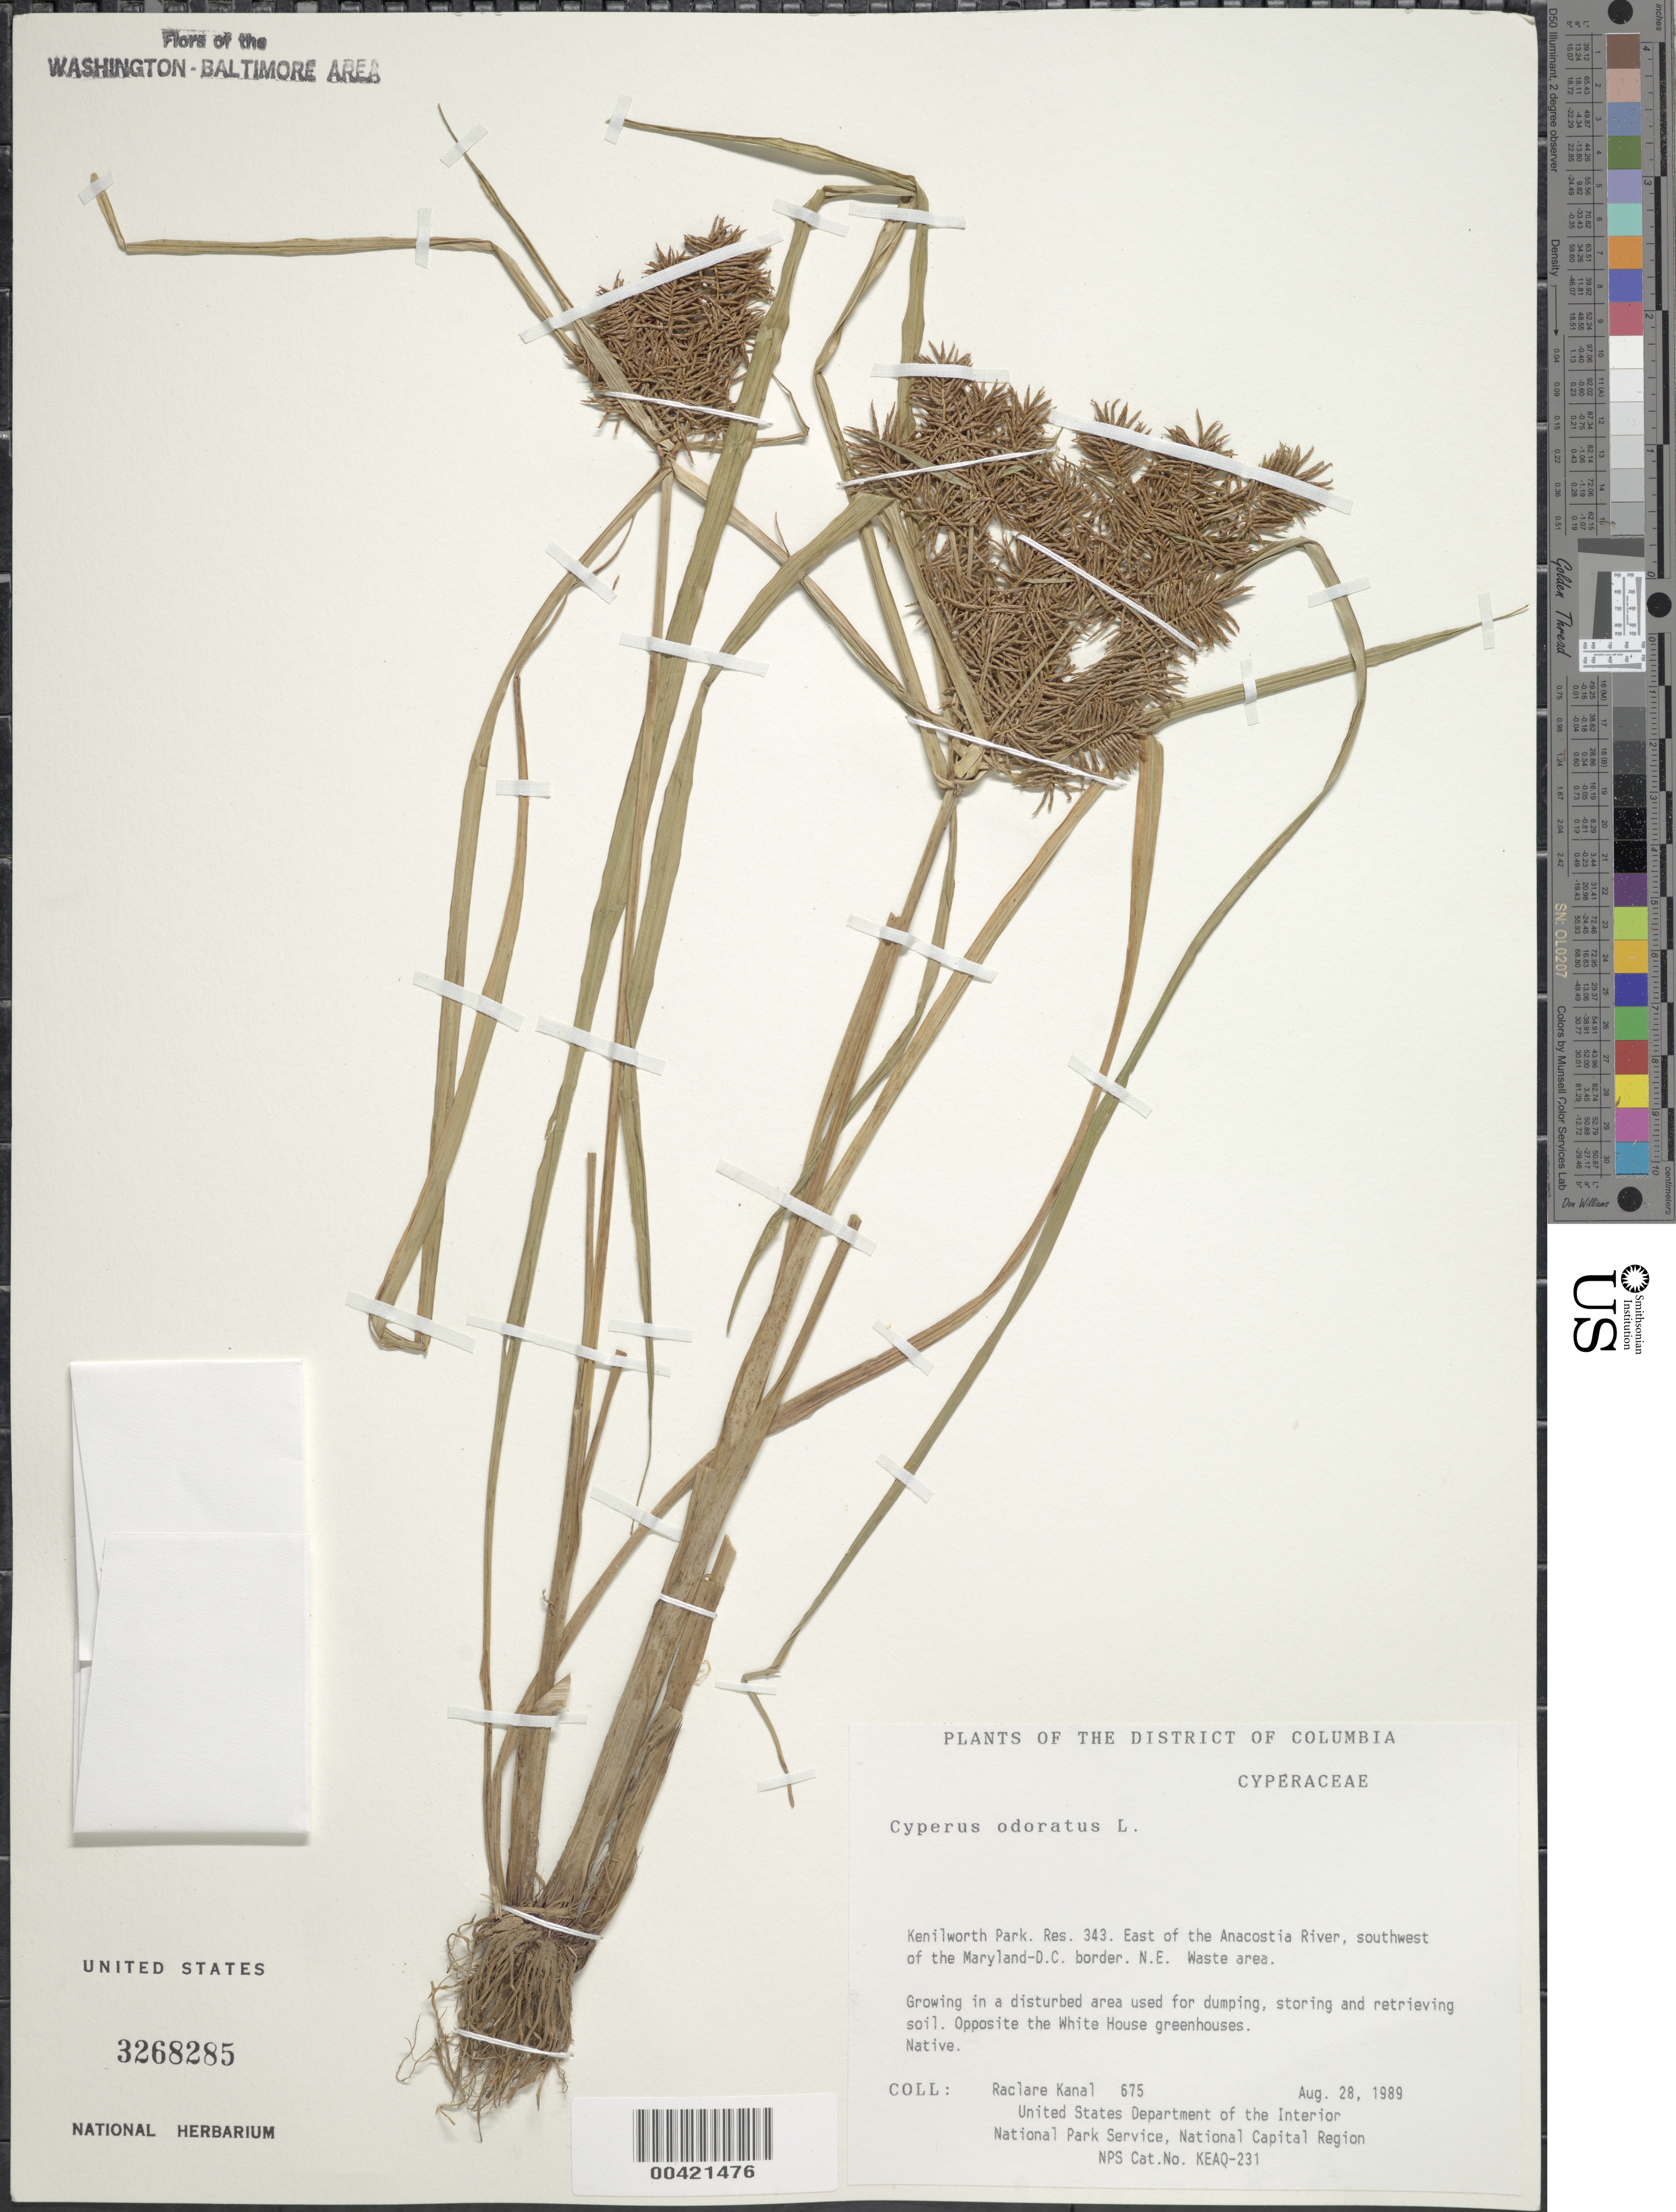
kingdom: Plantae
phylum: Tracheophyta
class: Liliopsida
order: Poales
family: Cyperaceae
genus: Cyperus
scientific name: Cyperus odoratus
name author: L.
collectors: R. Kanal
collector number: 675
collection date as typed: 28 Aug 1989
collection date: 1989-08-28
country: United States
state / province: District of Columbia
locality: Kenilworth Park, Res 343, E of Anacostia River, SW of MD-DC border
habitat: Waste area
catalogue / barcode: US 3268285